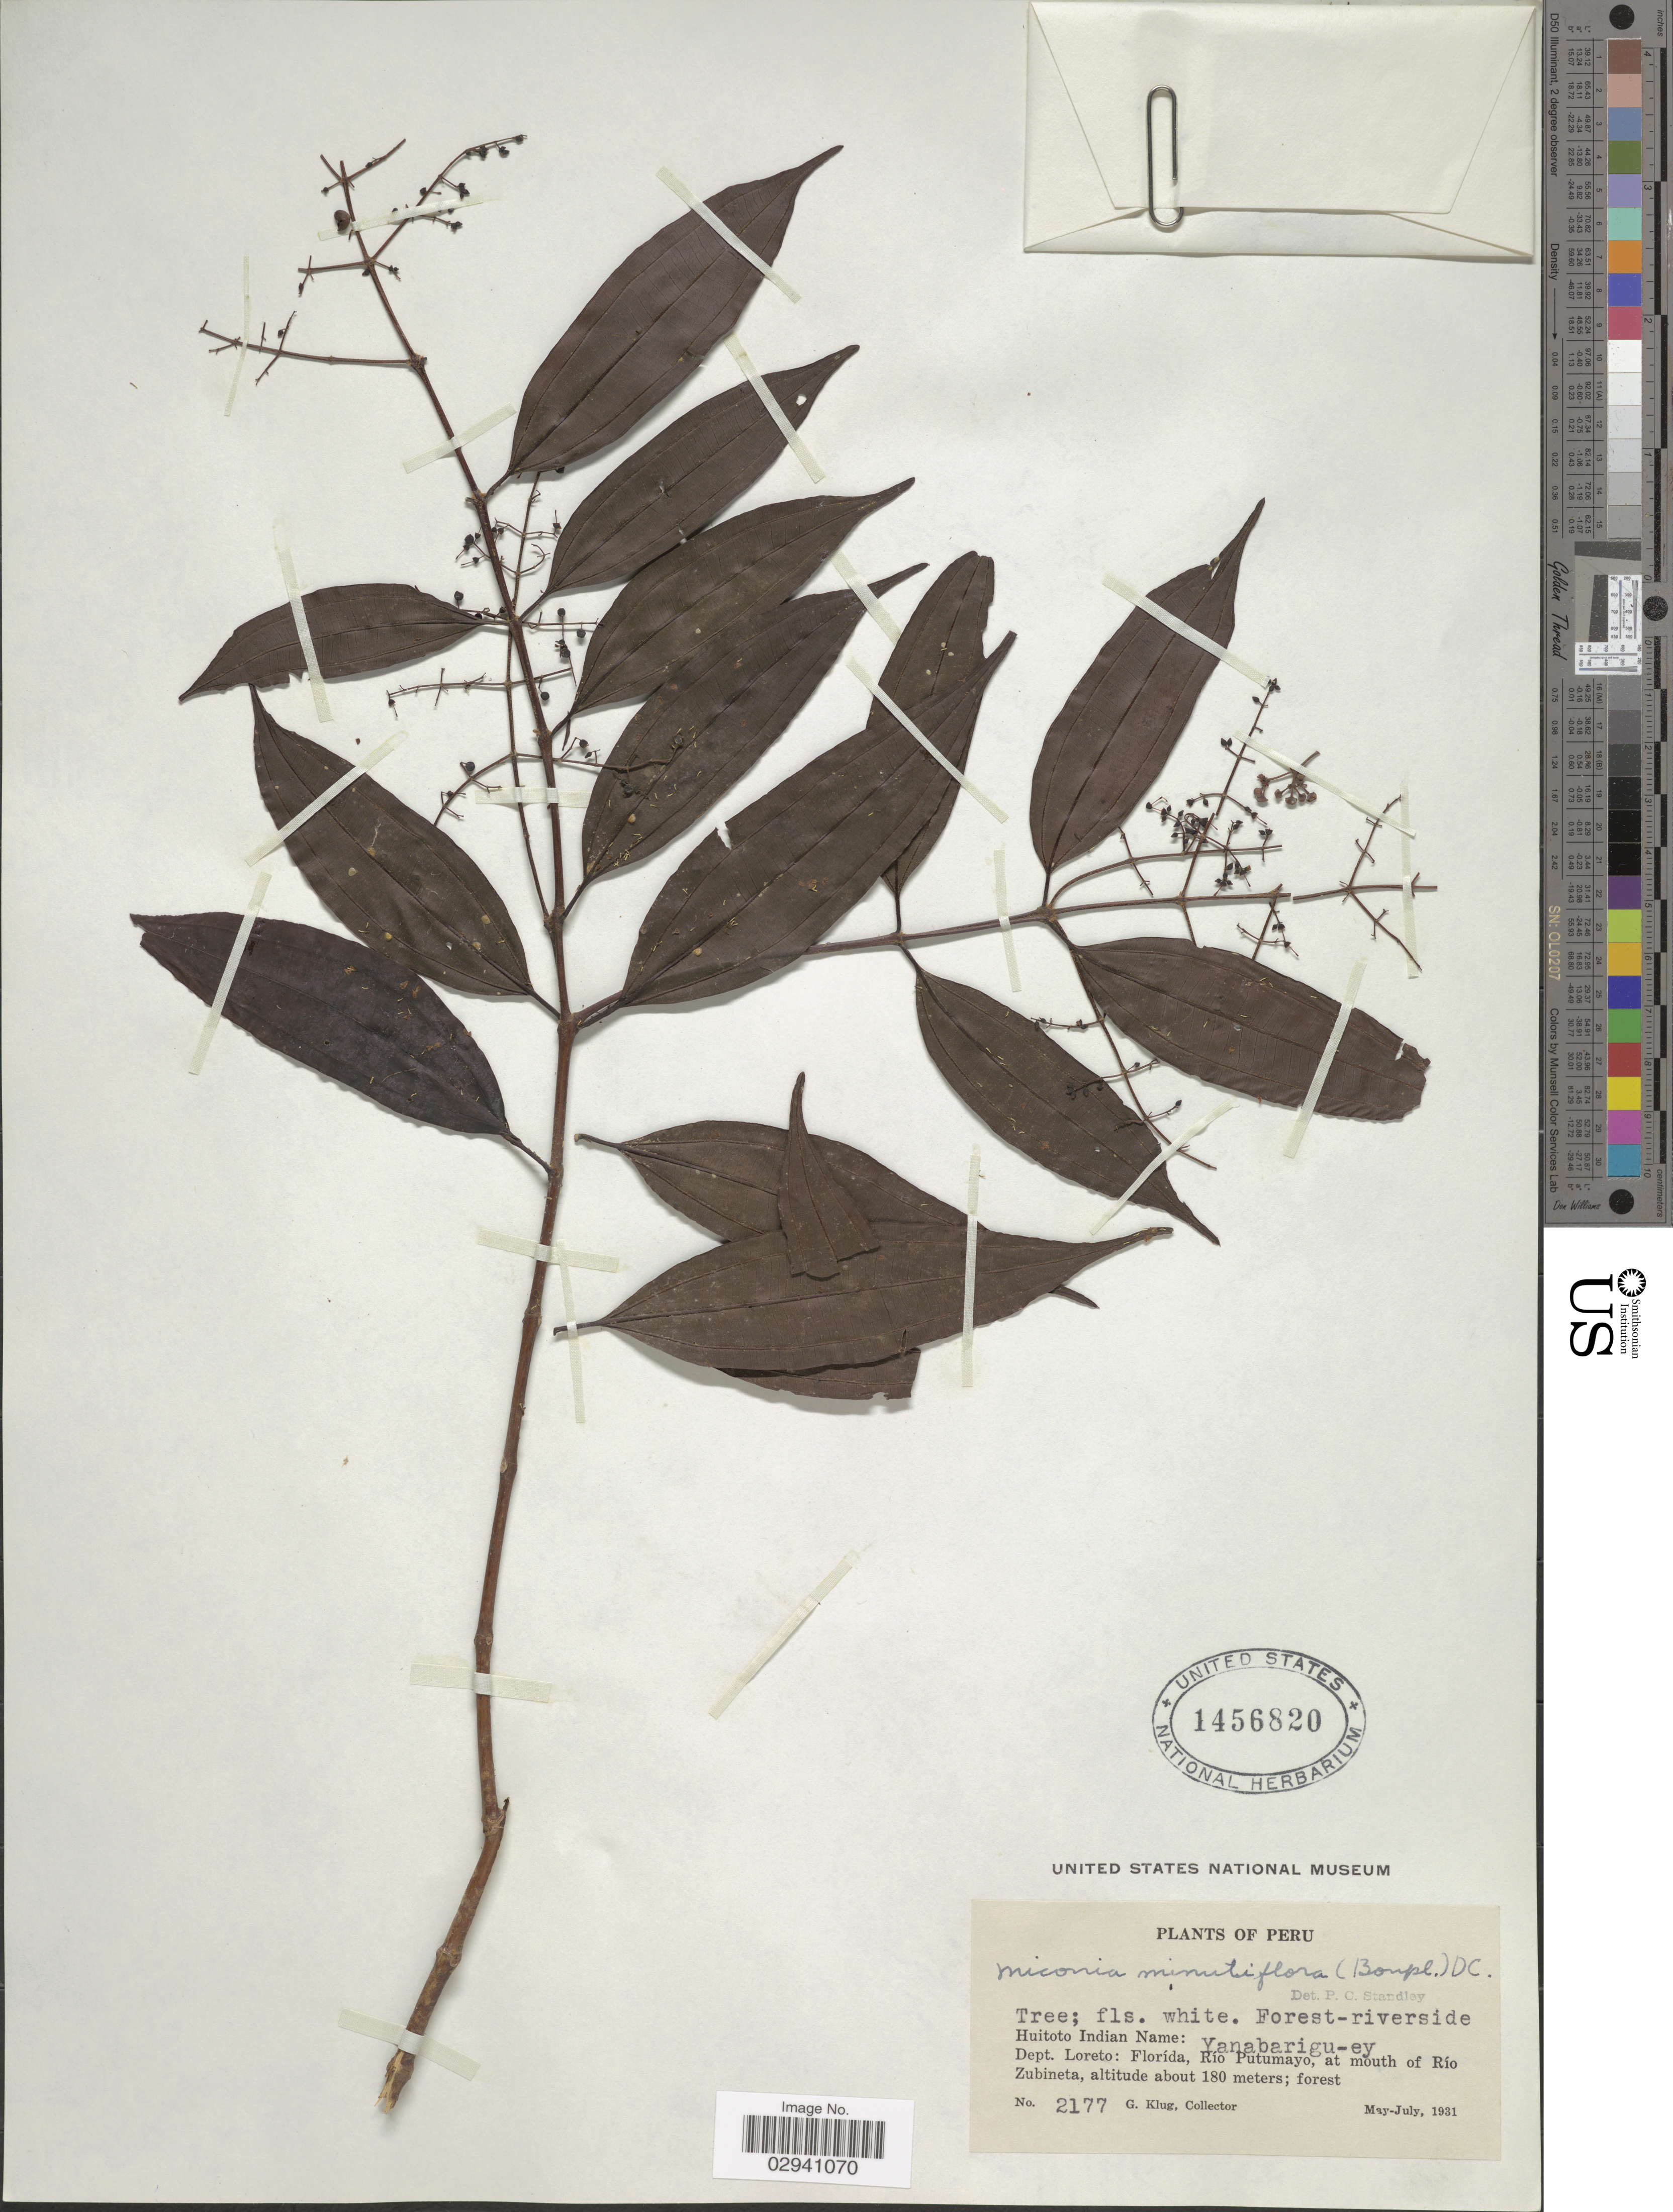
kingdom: Plantae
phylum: Tracheophyta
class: Magnoliopsida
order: Myrtales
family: Melastomataceae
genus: Miconia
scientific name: Miconia minutiflora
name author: (Bonpl.) DC.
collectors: G. Klug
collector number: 2177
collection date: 1931-05/1931-07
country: Peru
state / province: Loreto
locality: Dept. Loreto: Florída, Río Putumayo, at mouth of Río Zubineta.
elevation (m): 180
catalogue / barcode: US 1456820